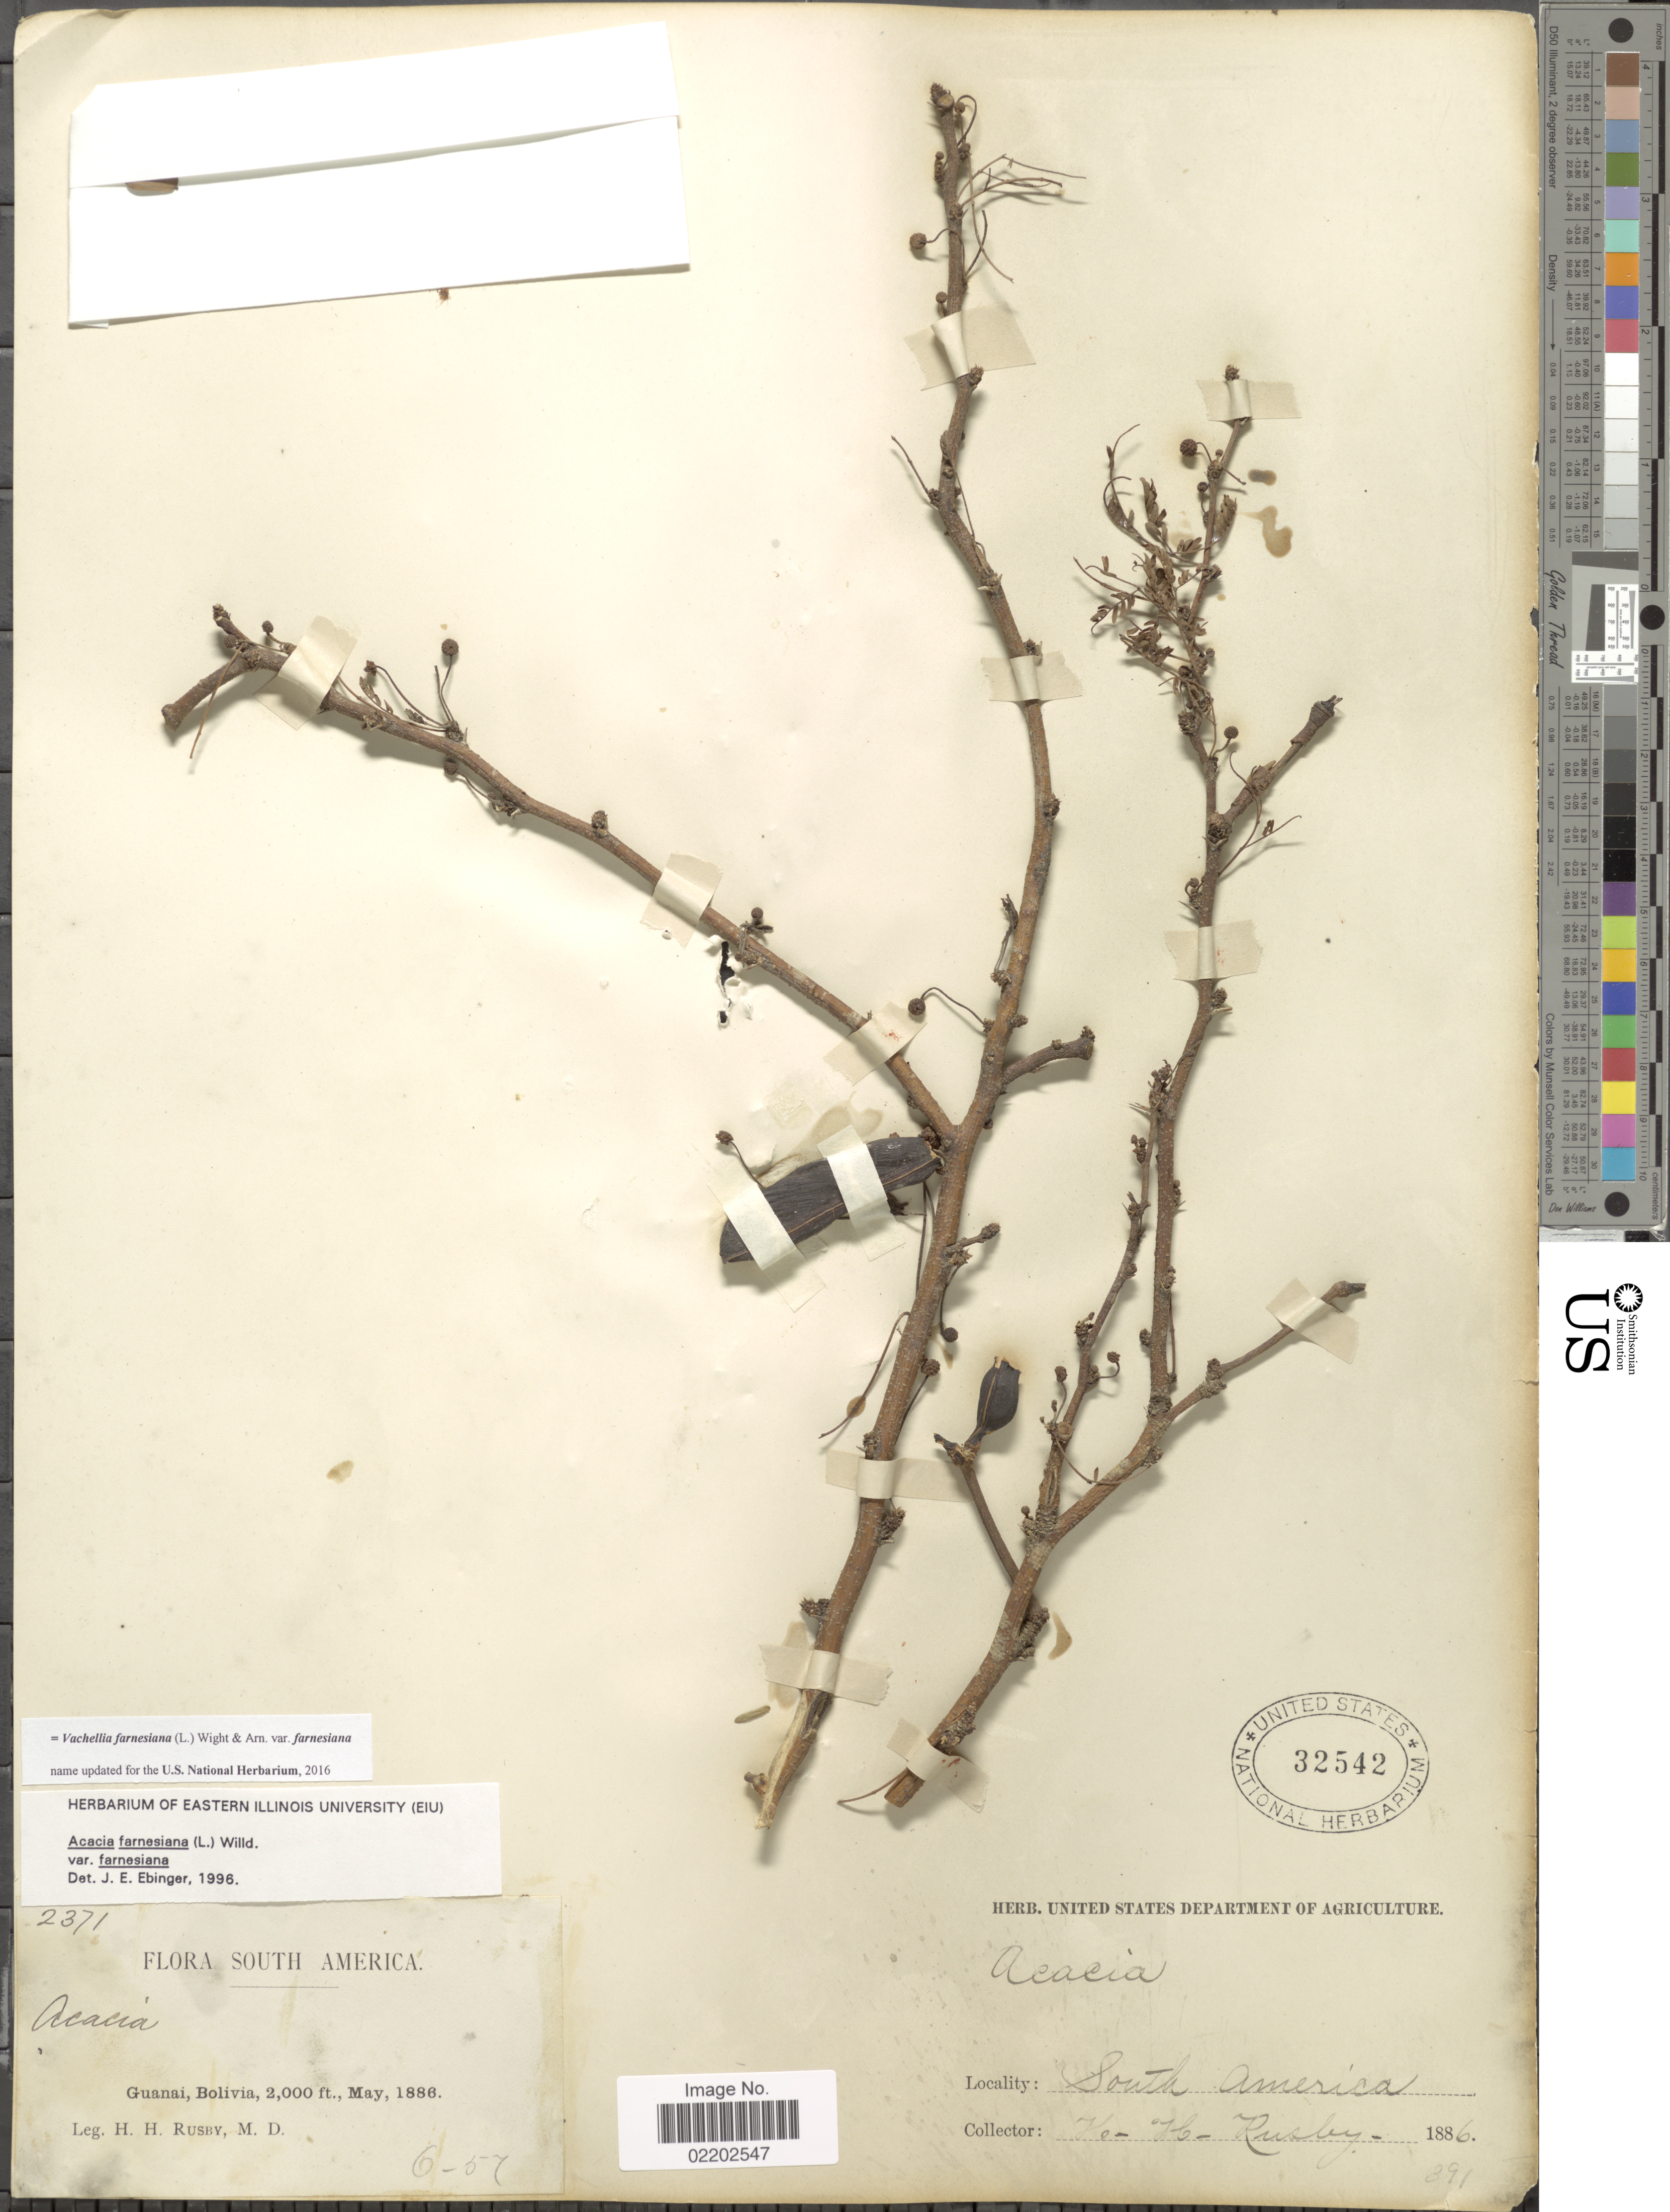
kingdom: Plantae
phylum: Tracheophyta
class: Magnoliopsida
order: Fabales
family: Fabaceae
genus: Vachellia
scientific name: Vachellia farnesiana var. farnesiana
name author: (L.) Wight & Arn.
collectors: H. H. Rusby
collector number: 2371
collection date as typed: May 1886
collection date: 1886-05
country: Bolivia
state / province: La Páz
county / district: Larecaja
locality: Guanay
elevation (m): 610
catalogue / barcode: US 32542